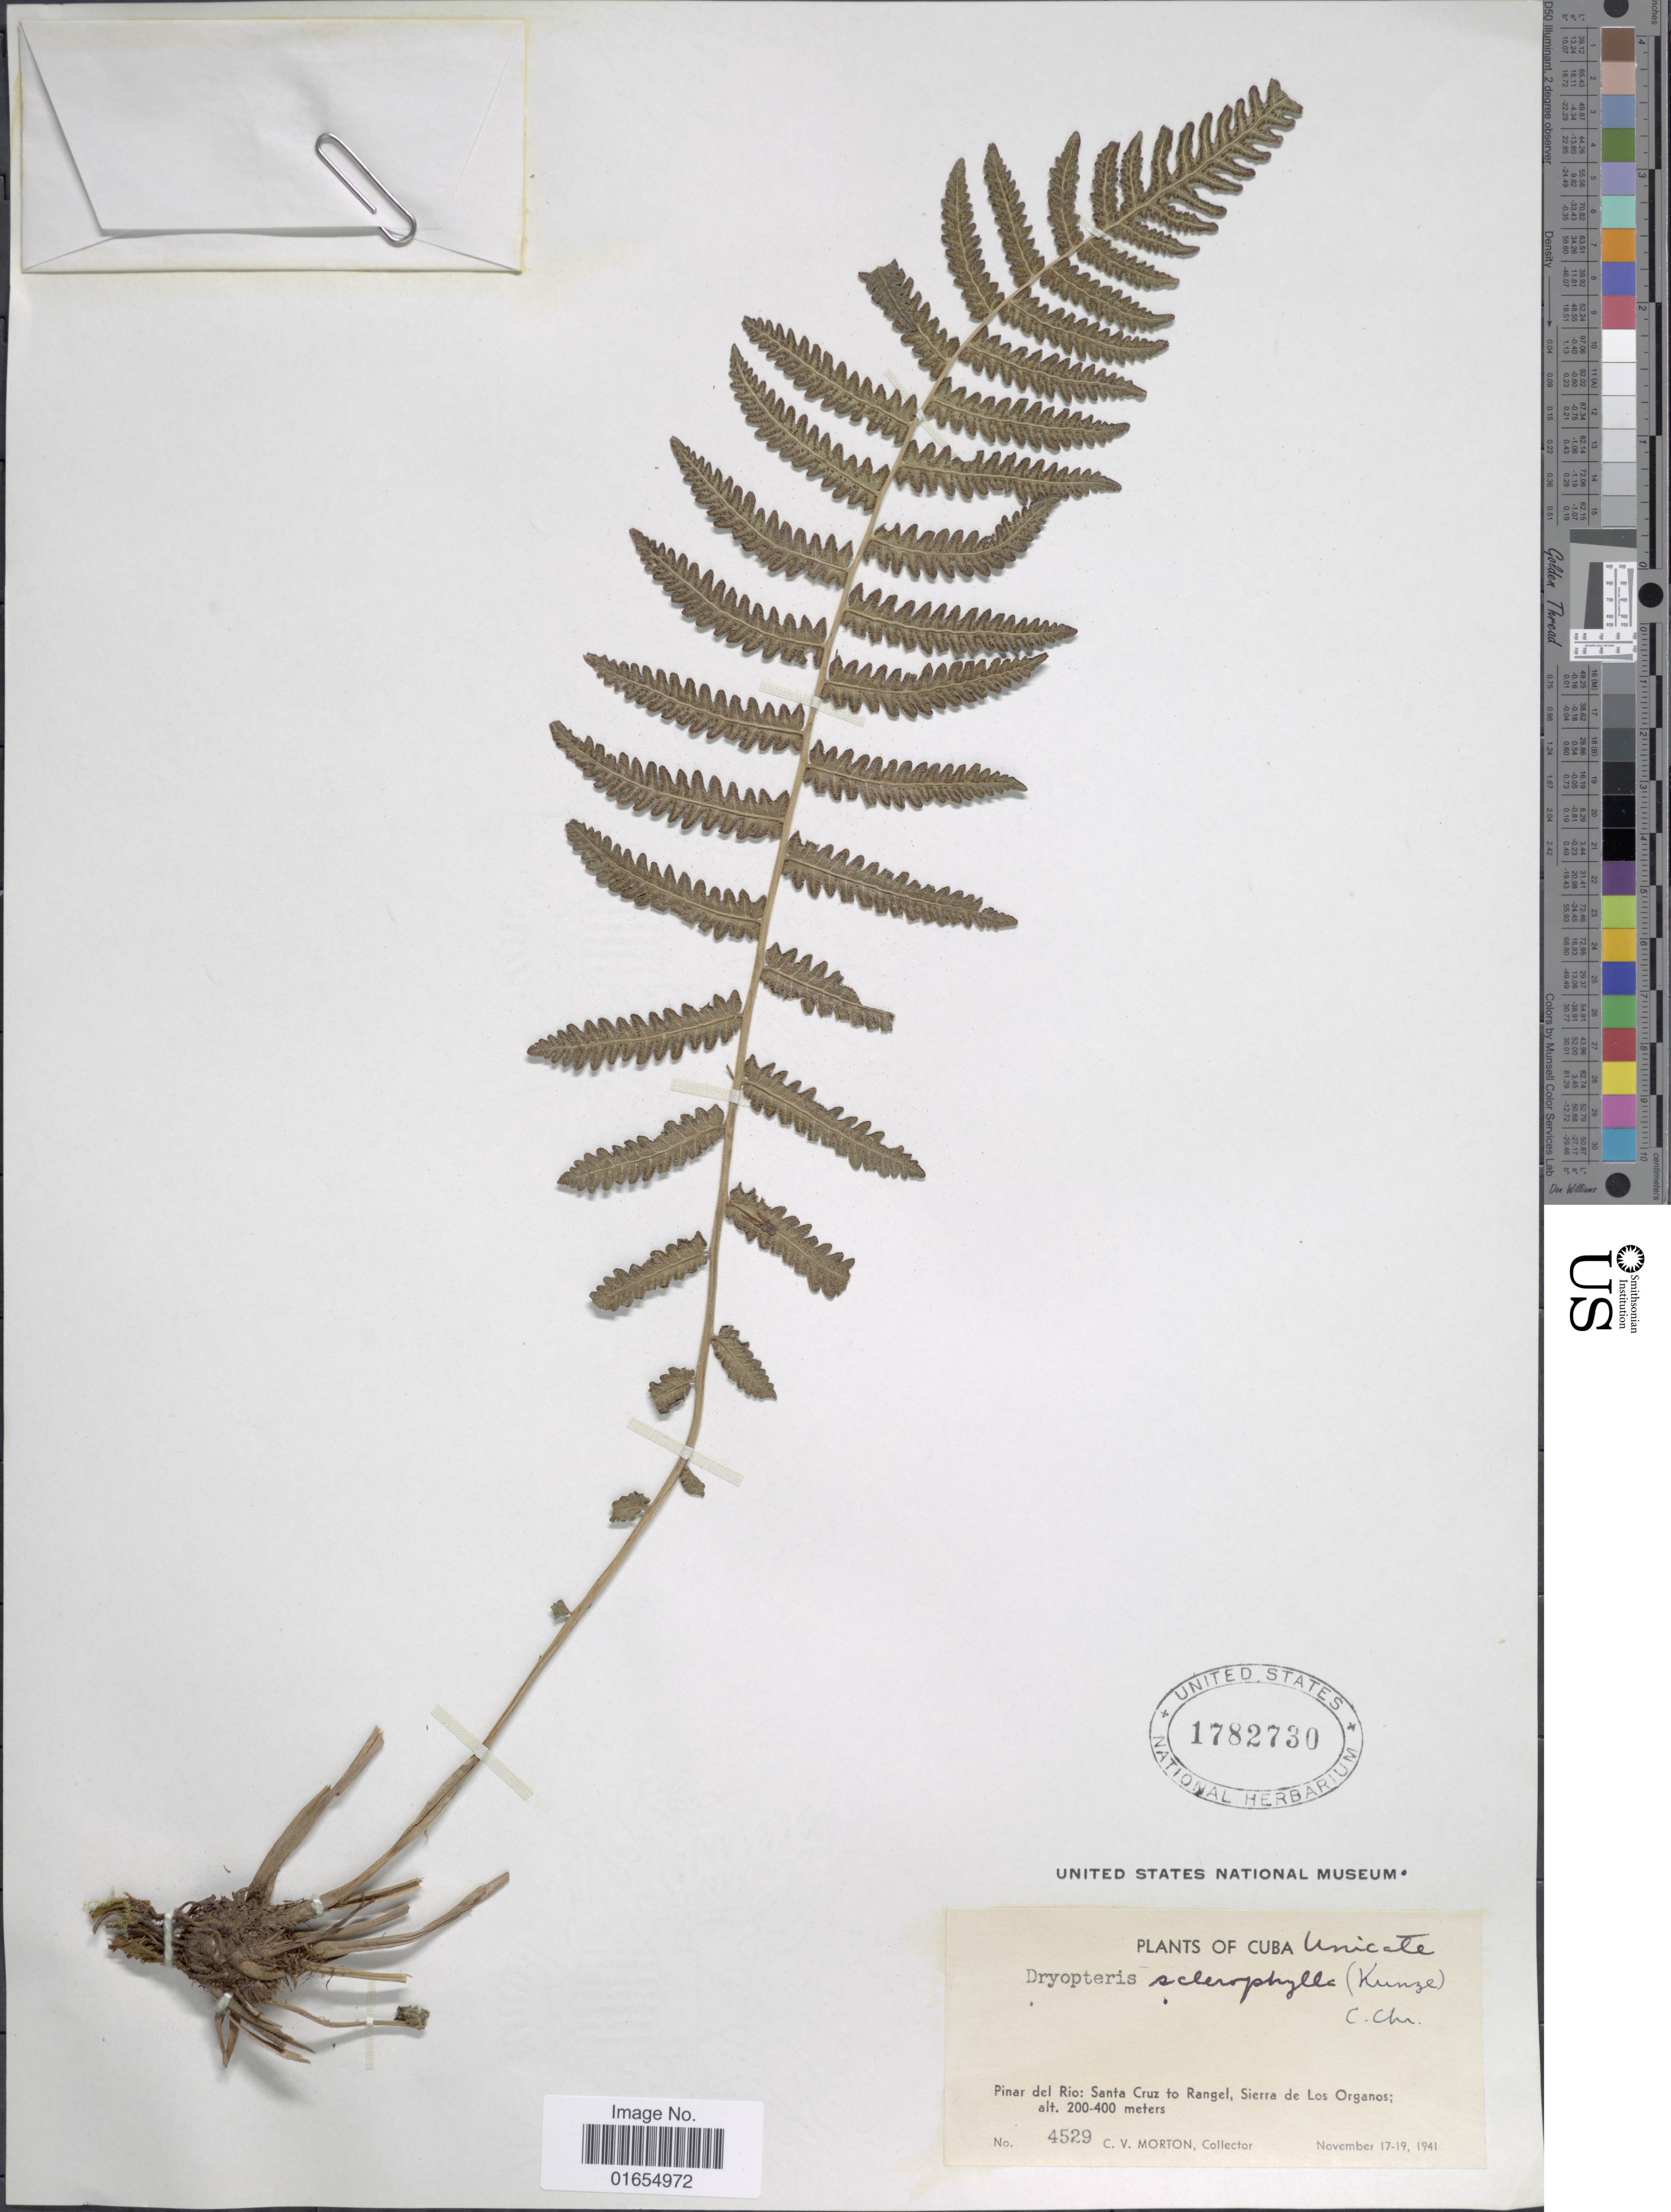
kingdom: Plantae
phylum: Tracheophyta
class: Polypodiopsida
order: Polypodiales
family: Thelypteridaceae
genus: Goniopteris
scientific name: Goniopteris sclerophylla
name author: (Poepp.) C.V. Morton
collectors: C. V. Morton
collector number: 4529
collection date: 1941-11-17/1941-11-19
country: Cuba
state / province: Pinar del Río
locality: Santa Cruz to Rangel, Sierra de Los Organos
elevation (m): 200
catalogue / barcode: US 1782730